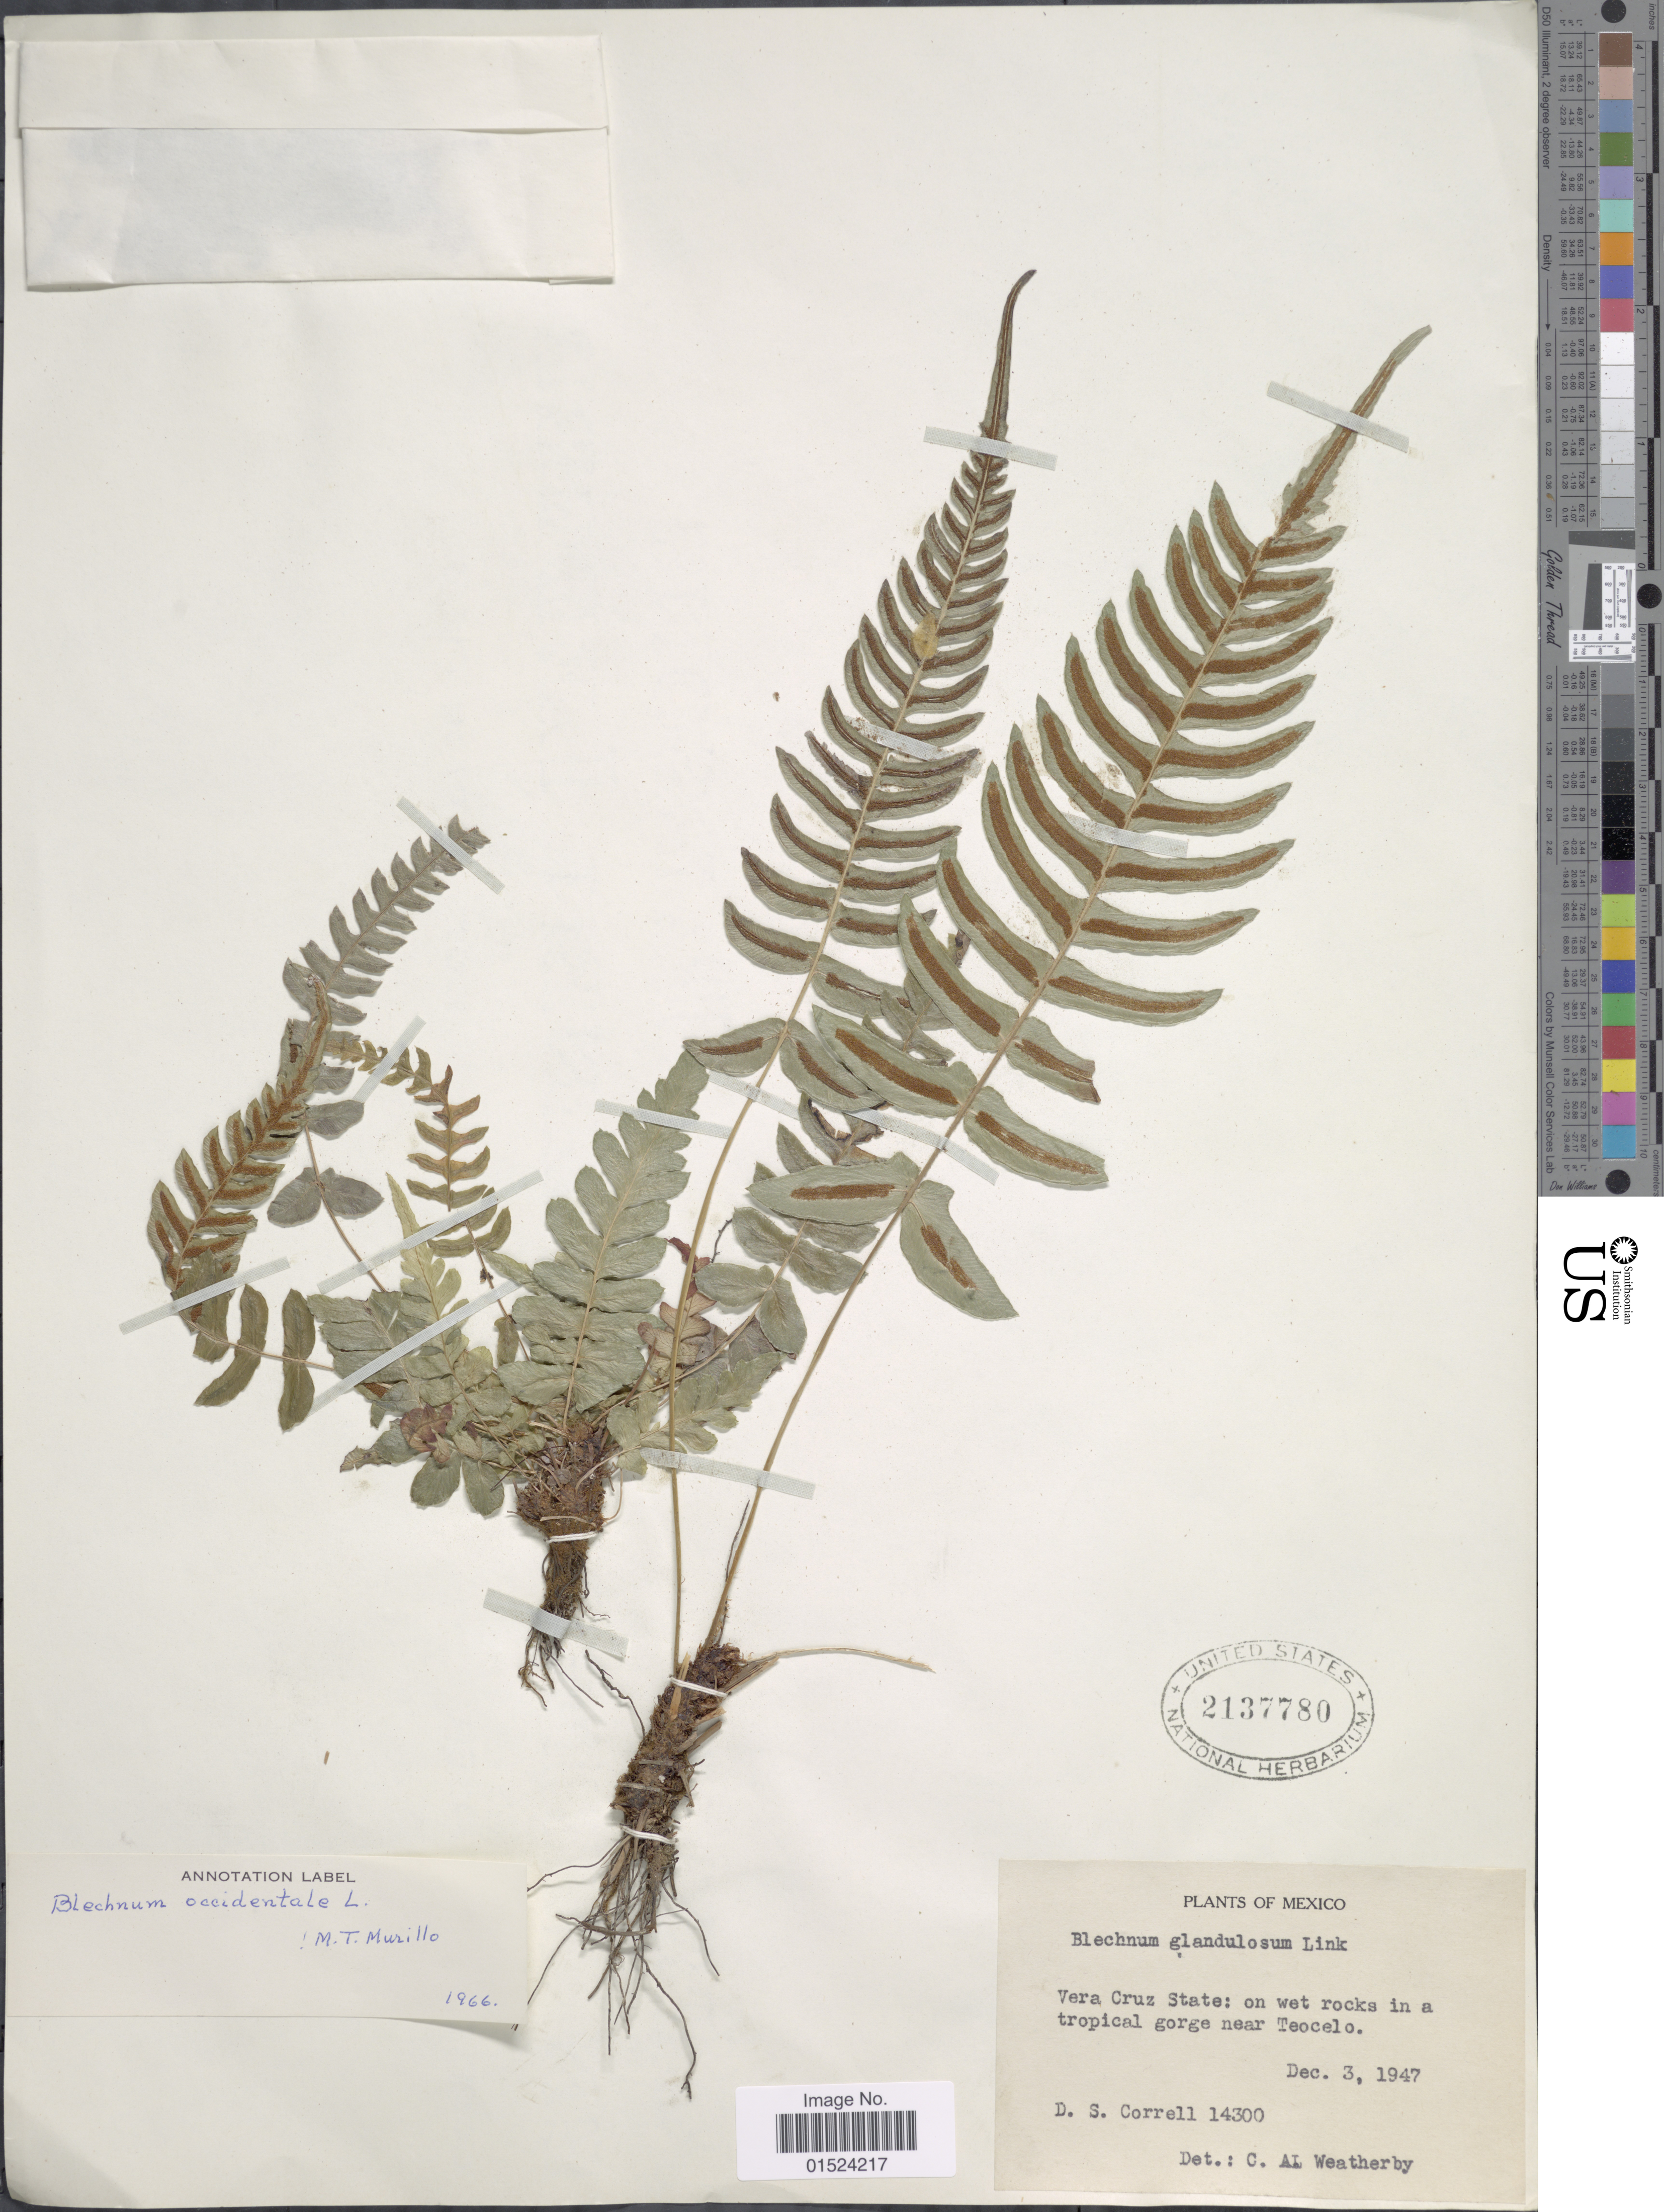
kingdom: Plantae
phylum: Tracheophyta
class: Polypodiopsida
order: Polypodiales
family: Blechnaceae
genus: Blechnum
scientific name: Blechnum occidentale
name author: L.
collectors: D. S. Correll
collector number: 14300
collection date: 1947-12-03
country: Mexico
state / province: Veracruz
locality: Vera Cruz State: on wet rocks in a tropical gorge near Teocelo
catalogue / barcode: US 2137780